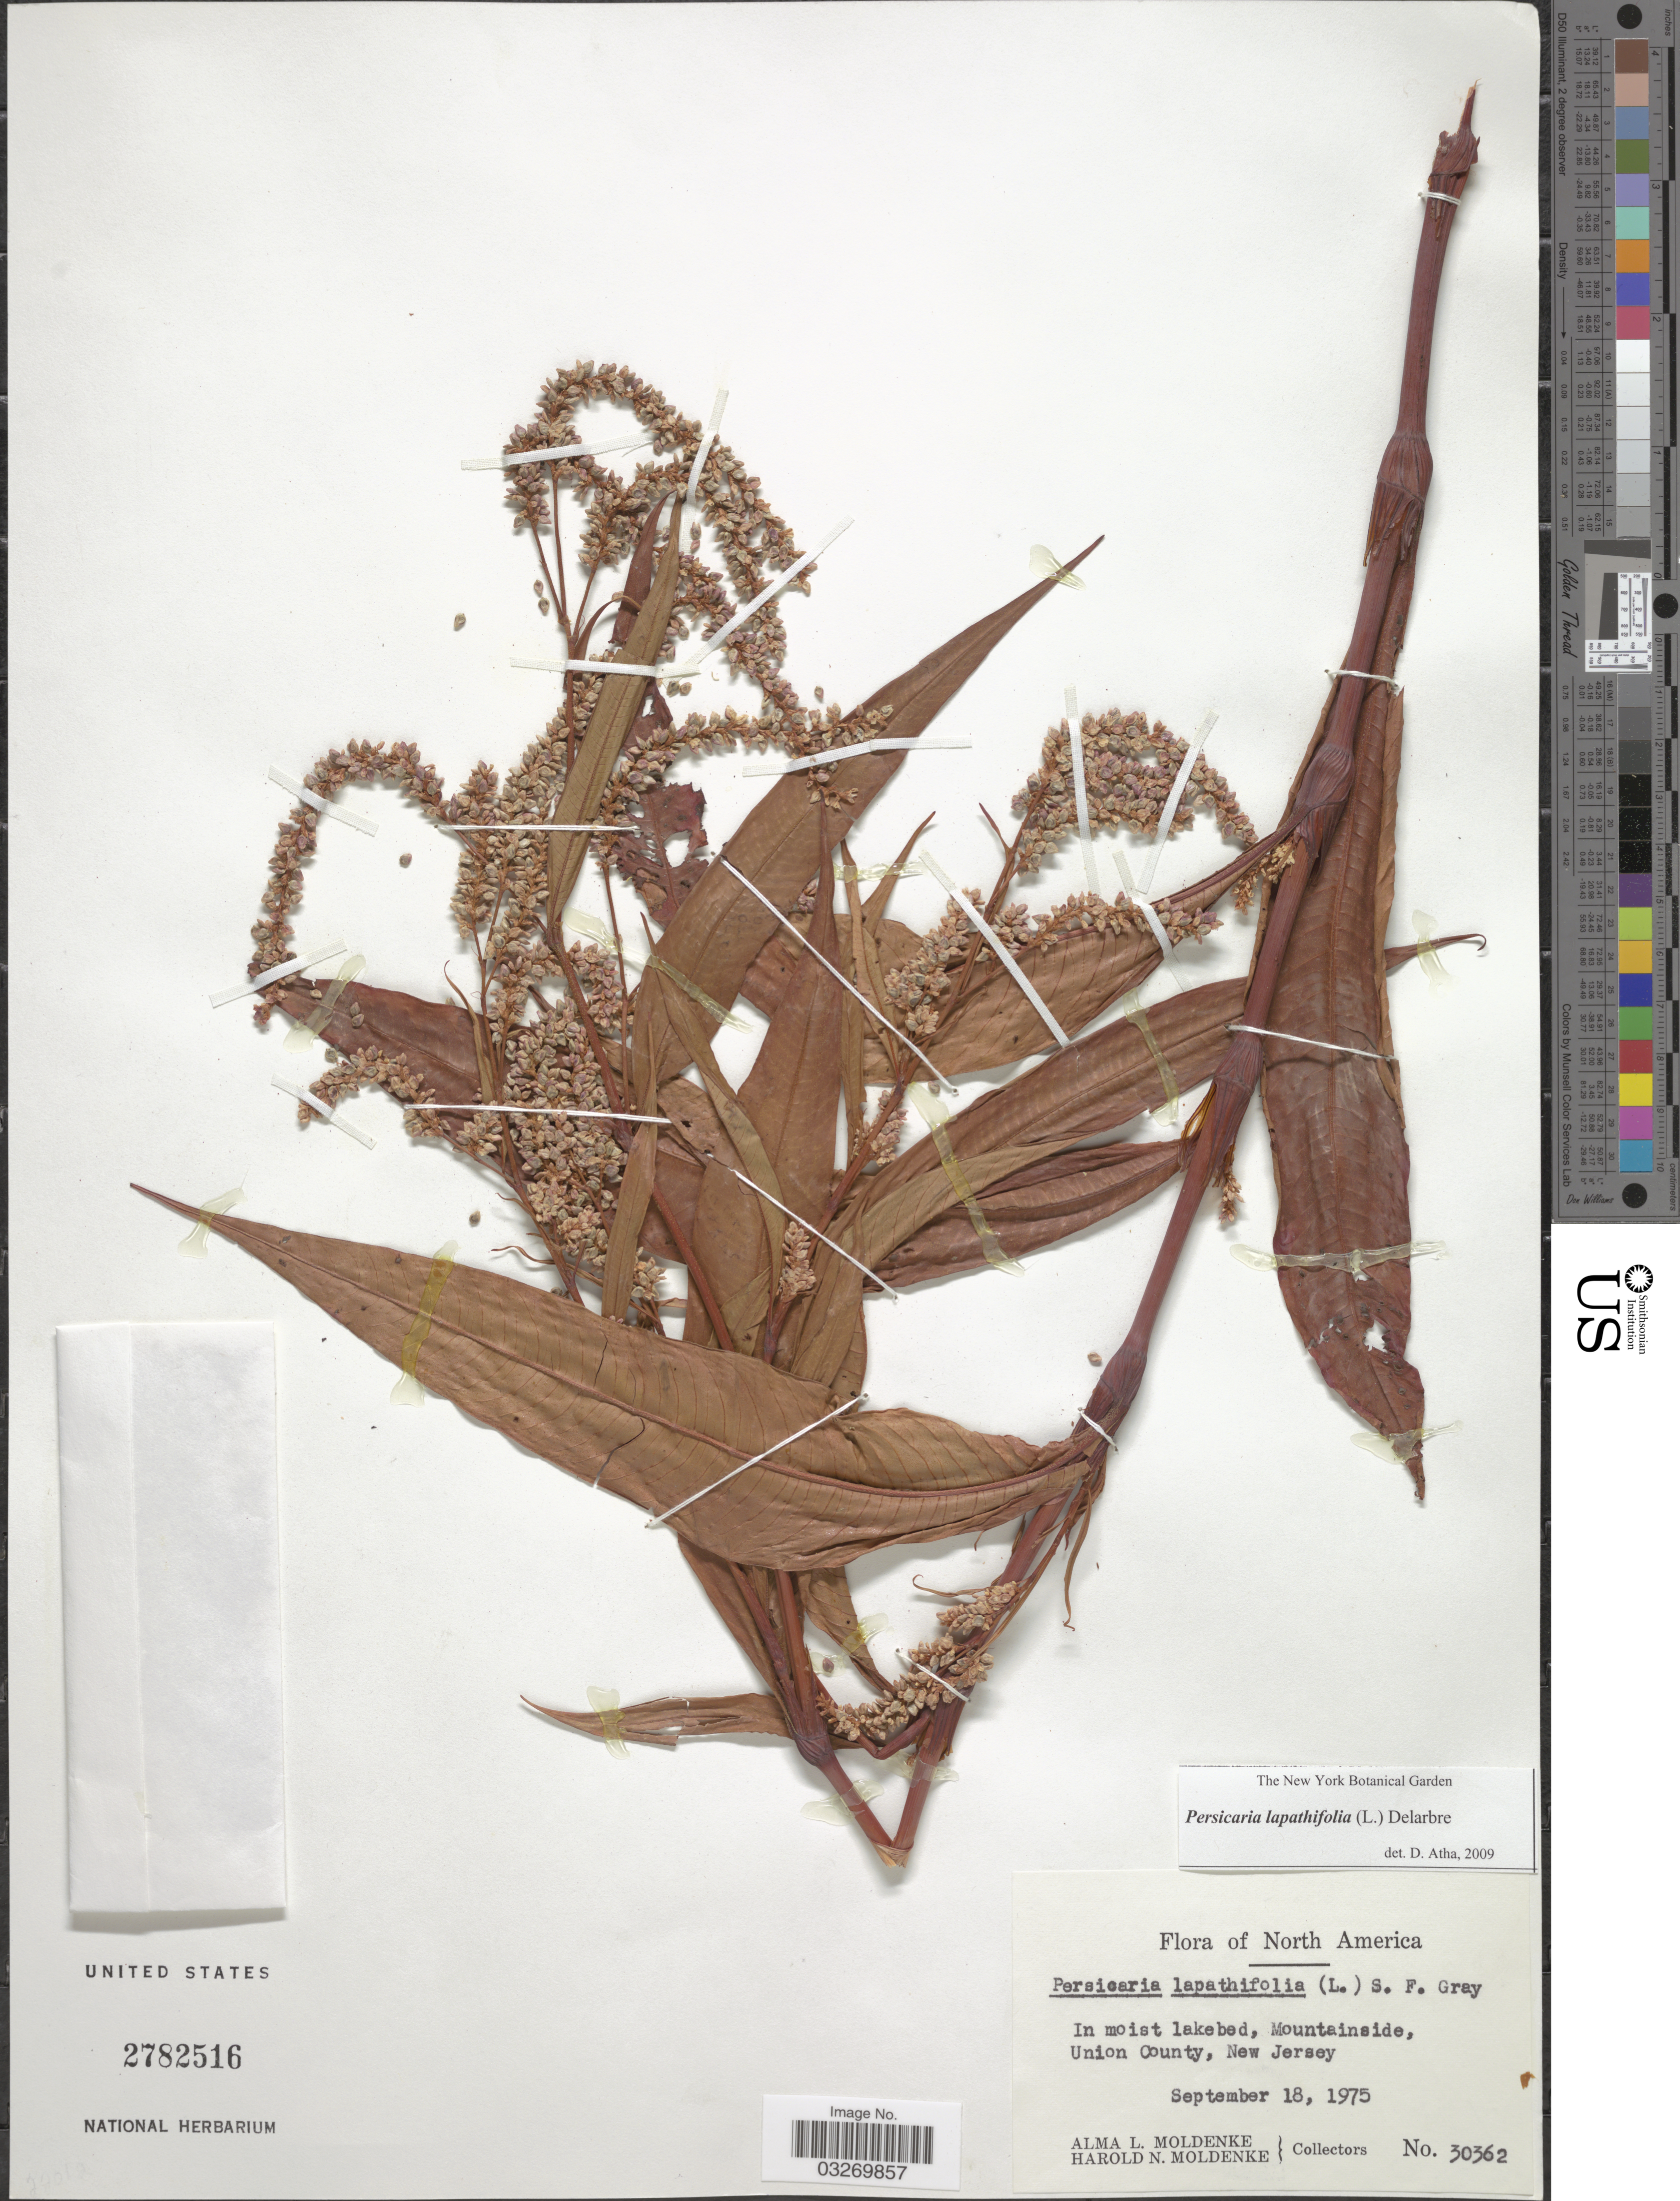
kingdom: Plantae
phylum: Tracheophyta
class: Magnoliopsida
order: Caryophyllales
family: Polygonaceae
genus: Persicaria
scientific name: Persicaria lapathifolia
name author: (L.) Delarbre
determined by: Atha, D. E.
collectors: A. L. Moldenke & H. N. Moldenke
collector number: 30362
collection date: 1975-09-18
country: United States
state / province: New Jersey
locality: In moist lakebed, Mountainside, Union County.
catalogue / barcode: US 2782516